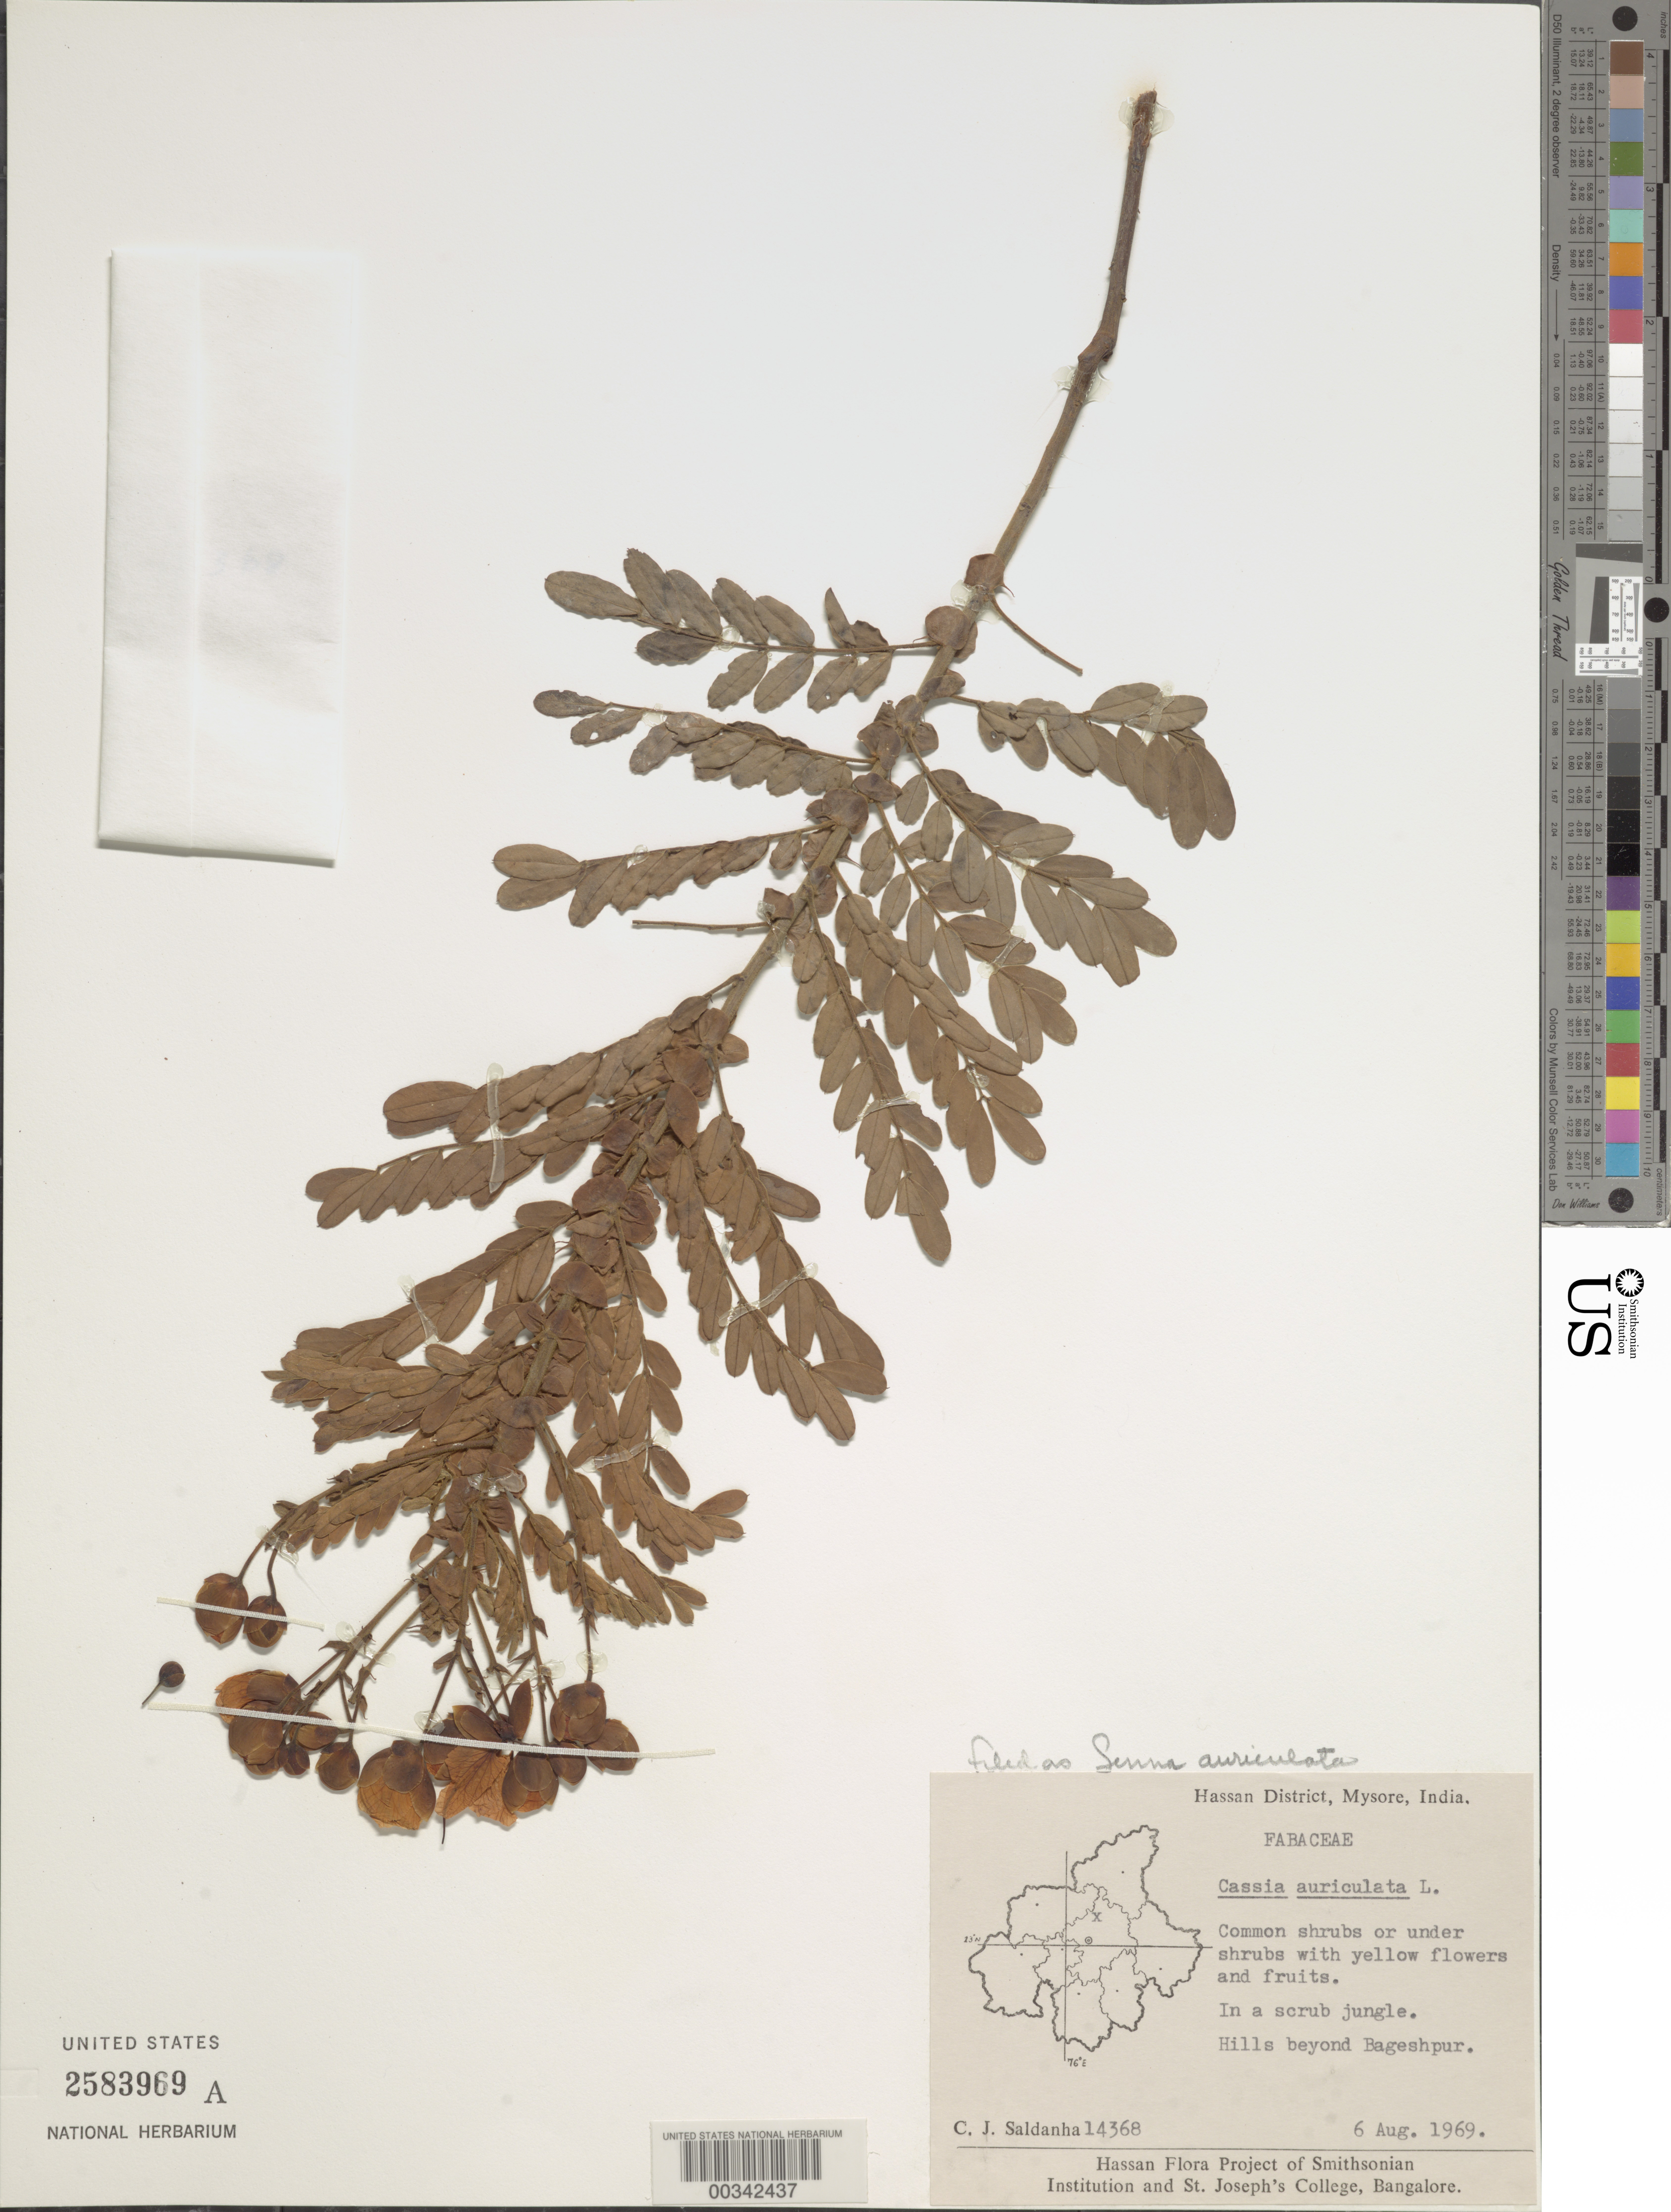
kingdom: Plantae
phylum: Tracheophyta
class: Magnoliopsida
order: Fabales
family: Fabaceae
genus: Senna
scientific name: Senna auriculata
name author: (L.) Roxb.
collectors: C. J. Saldanha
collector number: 14368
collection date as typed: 06 Aug 1969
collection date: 1969-08-06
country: India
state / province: Karnataka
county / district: Hassan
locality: Beyond bageshpur, mysore state [mysore state = karnataka.]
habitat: Hills; in a scrub jungle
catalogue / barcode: US 2583969A